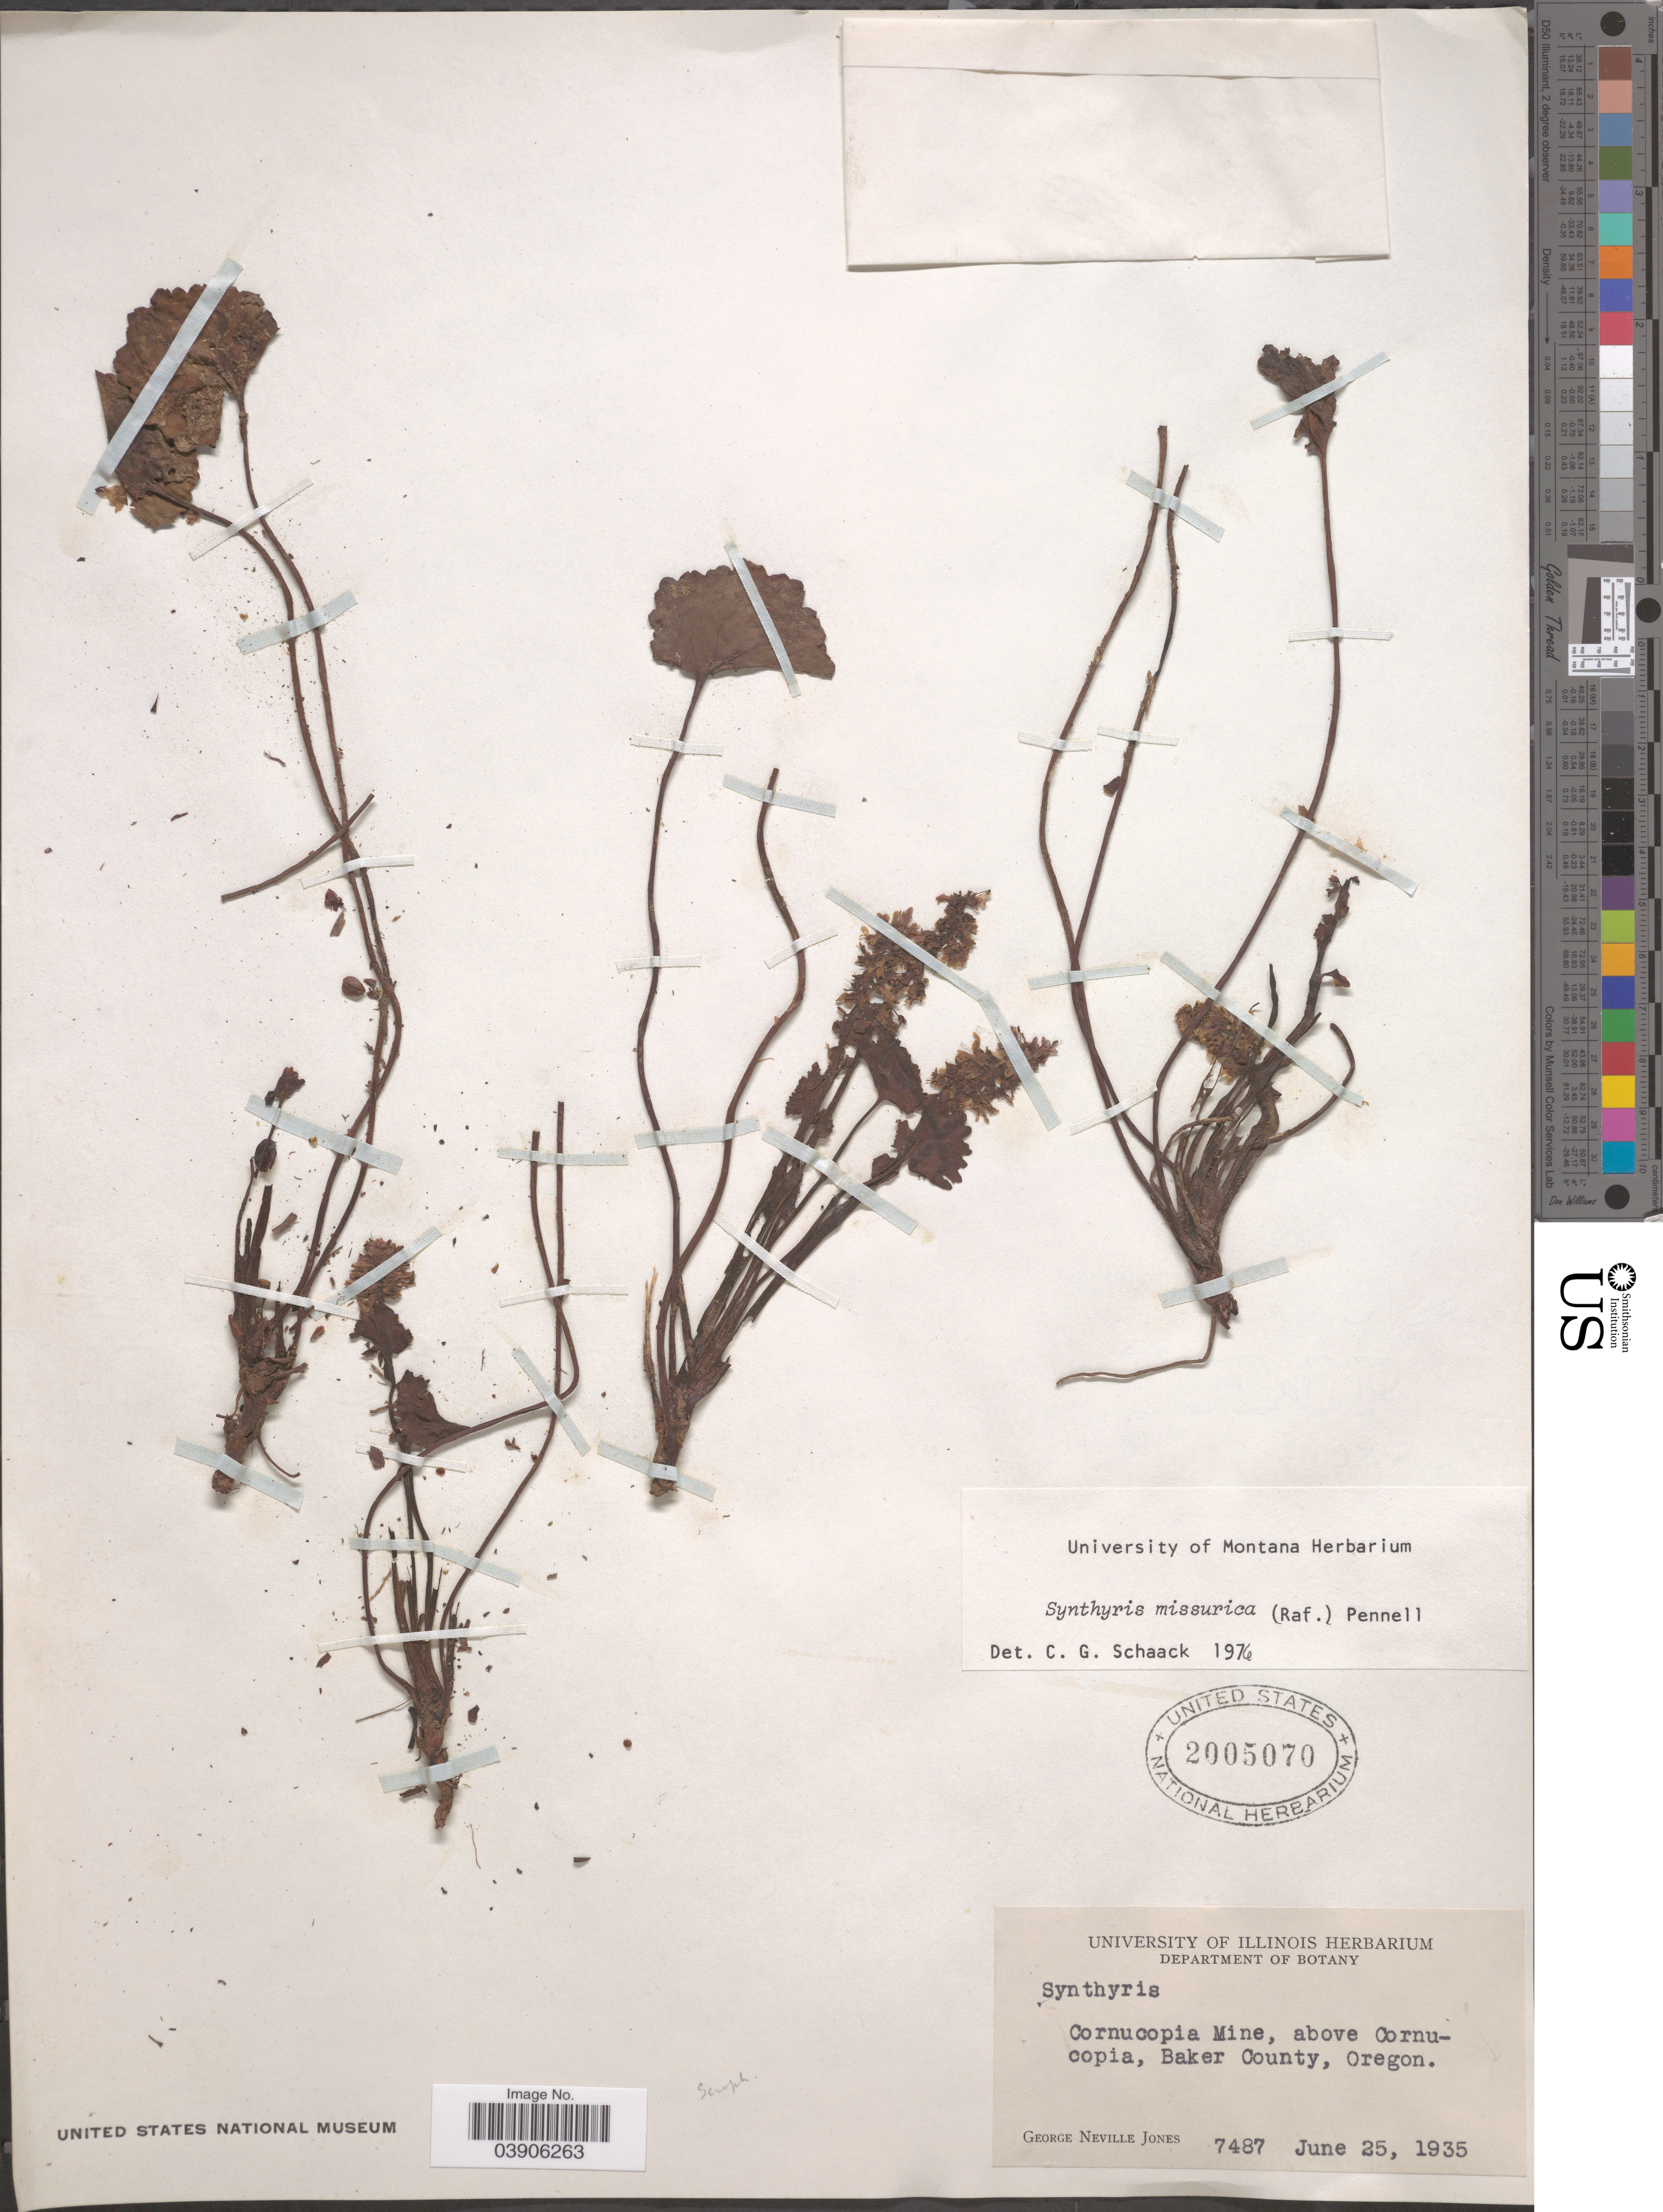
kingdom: Plantae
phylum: Tracheophyta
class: Magnoliopsida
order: Lamiales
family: Plantaginaceae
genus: Synthyris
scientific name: Synthyris missurica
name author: (Raf.) Pennell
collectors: G. N. Jones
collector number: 7487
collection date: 1935-06-25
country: United States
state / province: Oregon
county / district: Baker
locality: Cornucopia Mine, above Cornucopia, Baker County.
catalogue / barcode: US 2005070